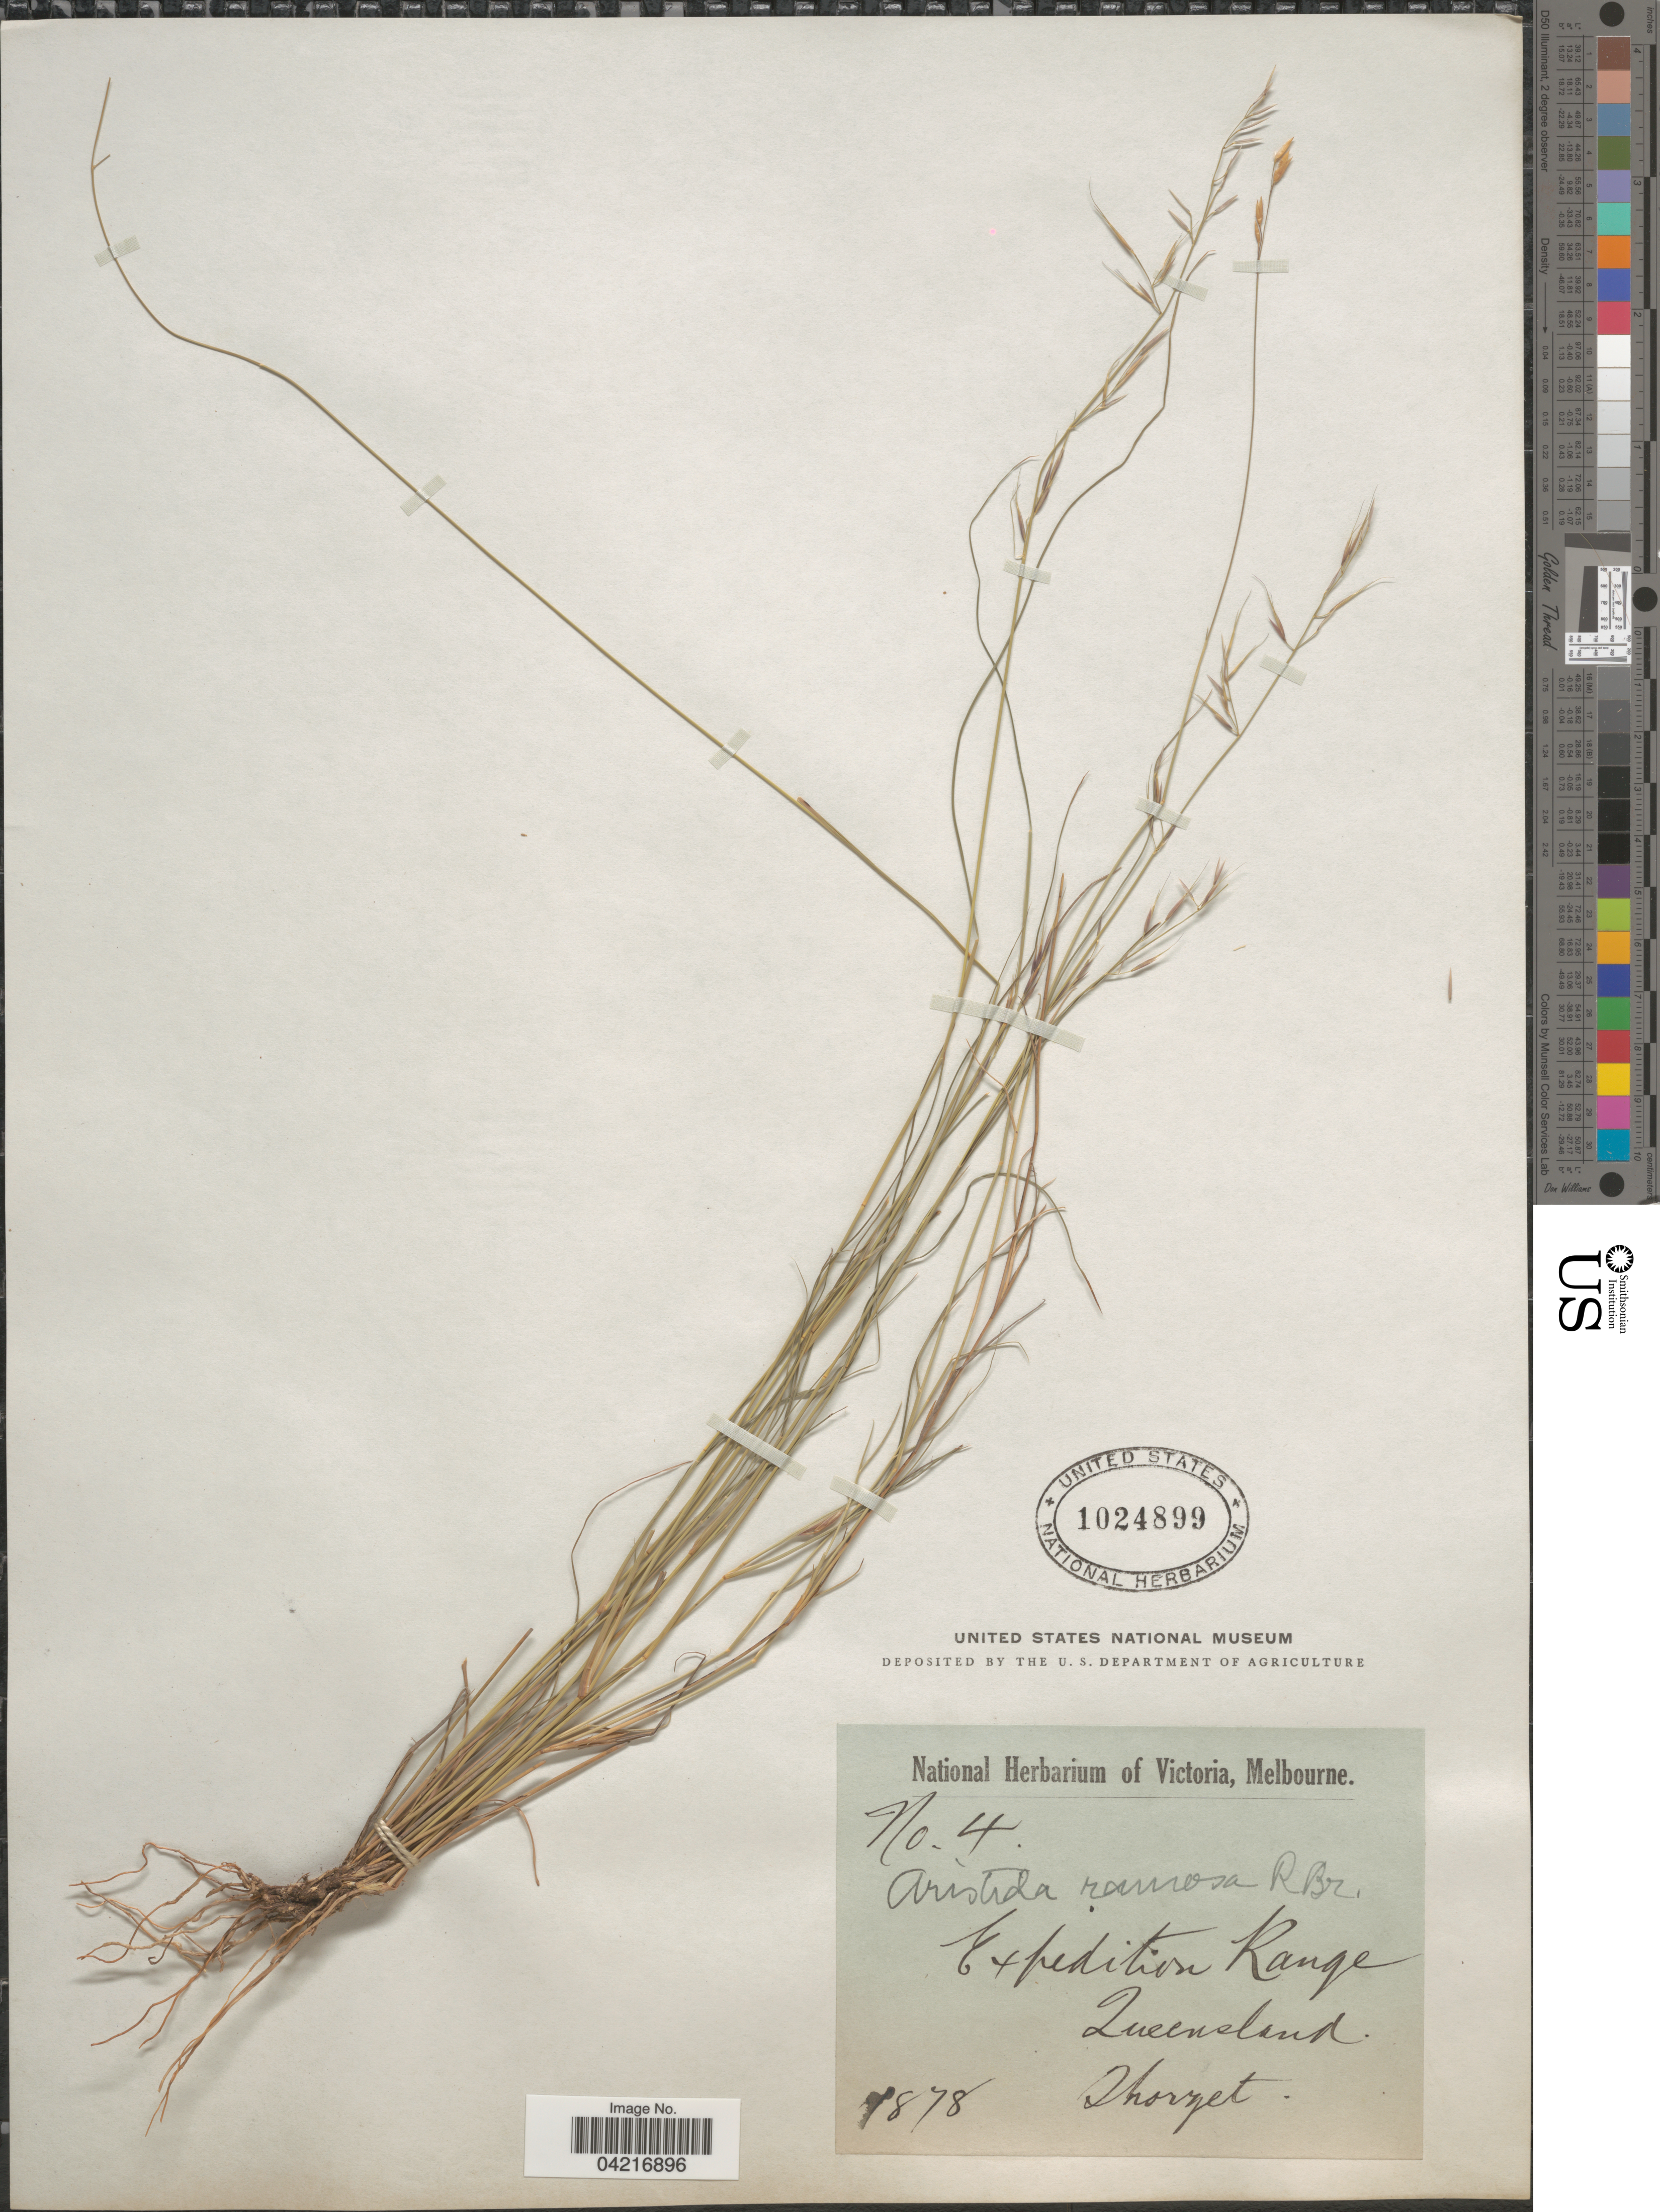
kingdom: Plantae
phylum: Tracheophyta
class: Liliopsida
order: Poales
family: Poaceae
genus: Aristida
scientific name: Aristida ramosa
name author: R. Br.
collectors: Thorzet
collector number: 4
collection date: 1878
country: Australia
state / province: Queensland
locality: Expedition Range.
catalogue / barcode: US 1024899